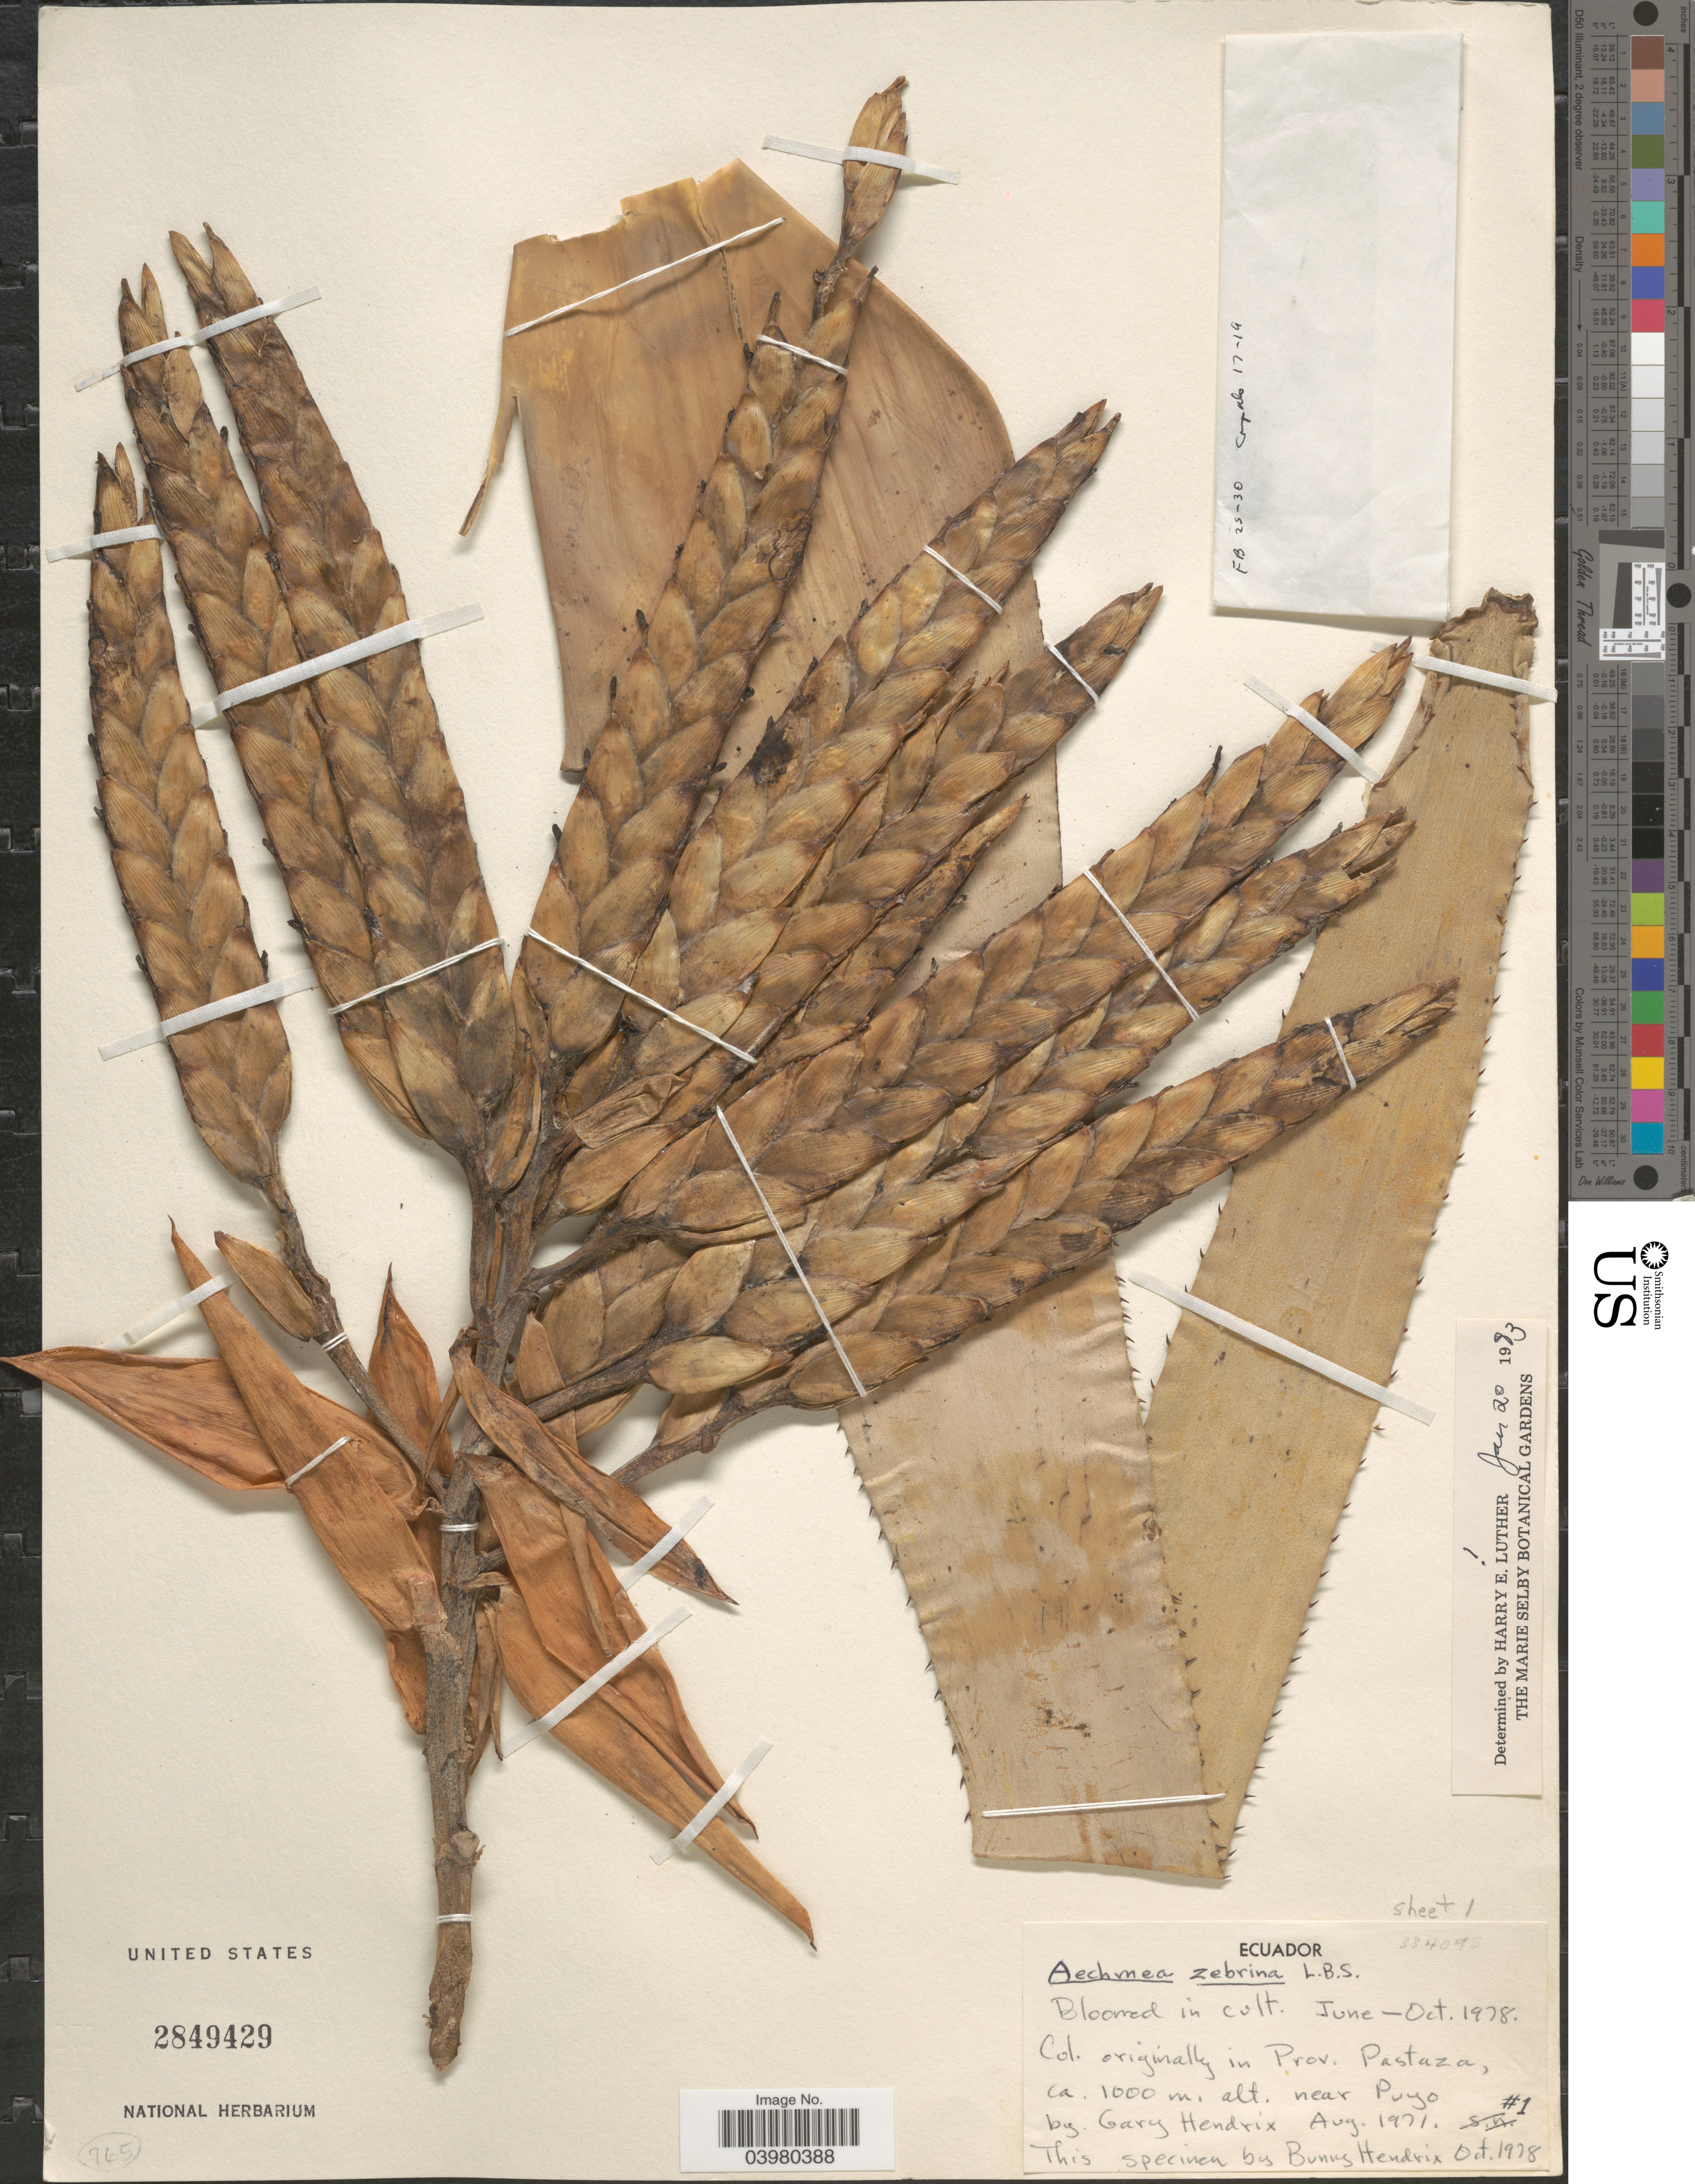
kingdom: Plantae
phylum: Tracheophyta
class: Liliopsida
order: Poales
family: Bromeliaceae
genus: Aechmea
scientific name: Aechmea zebrina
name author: L.B. Sm.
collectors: G. Hendrix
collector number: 1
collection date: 1971-08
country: Ecuador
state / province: Pastaza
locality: Near Puyo.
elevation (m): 1000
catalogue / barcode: US 2849429